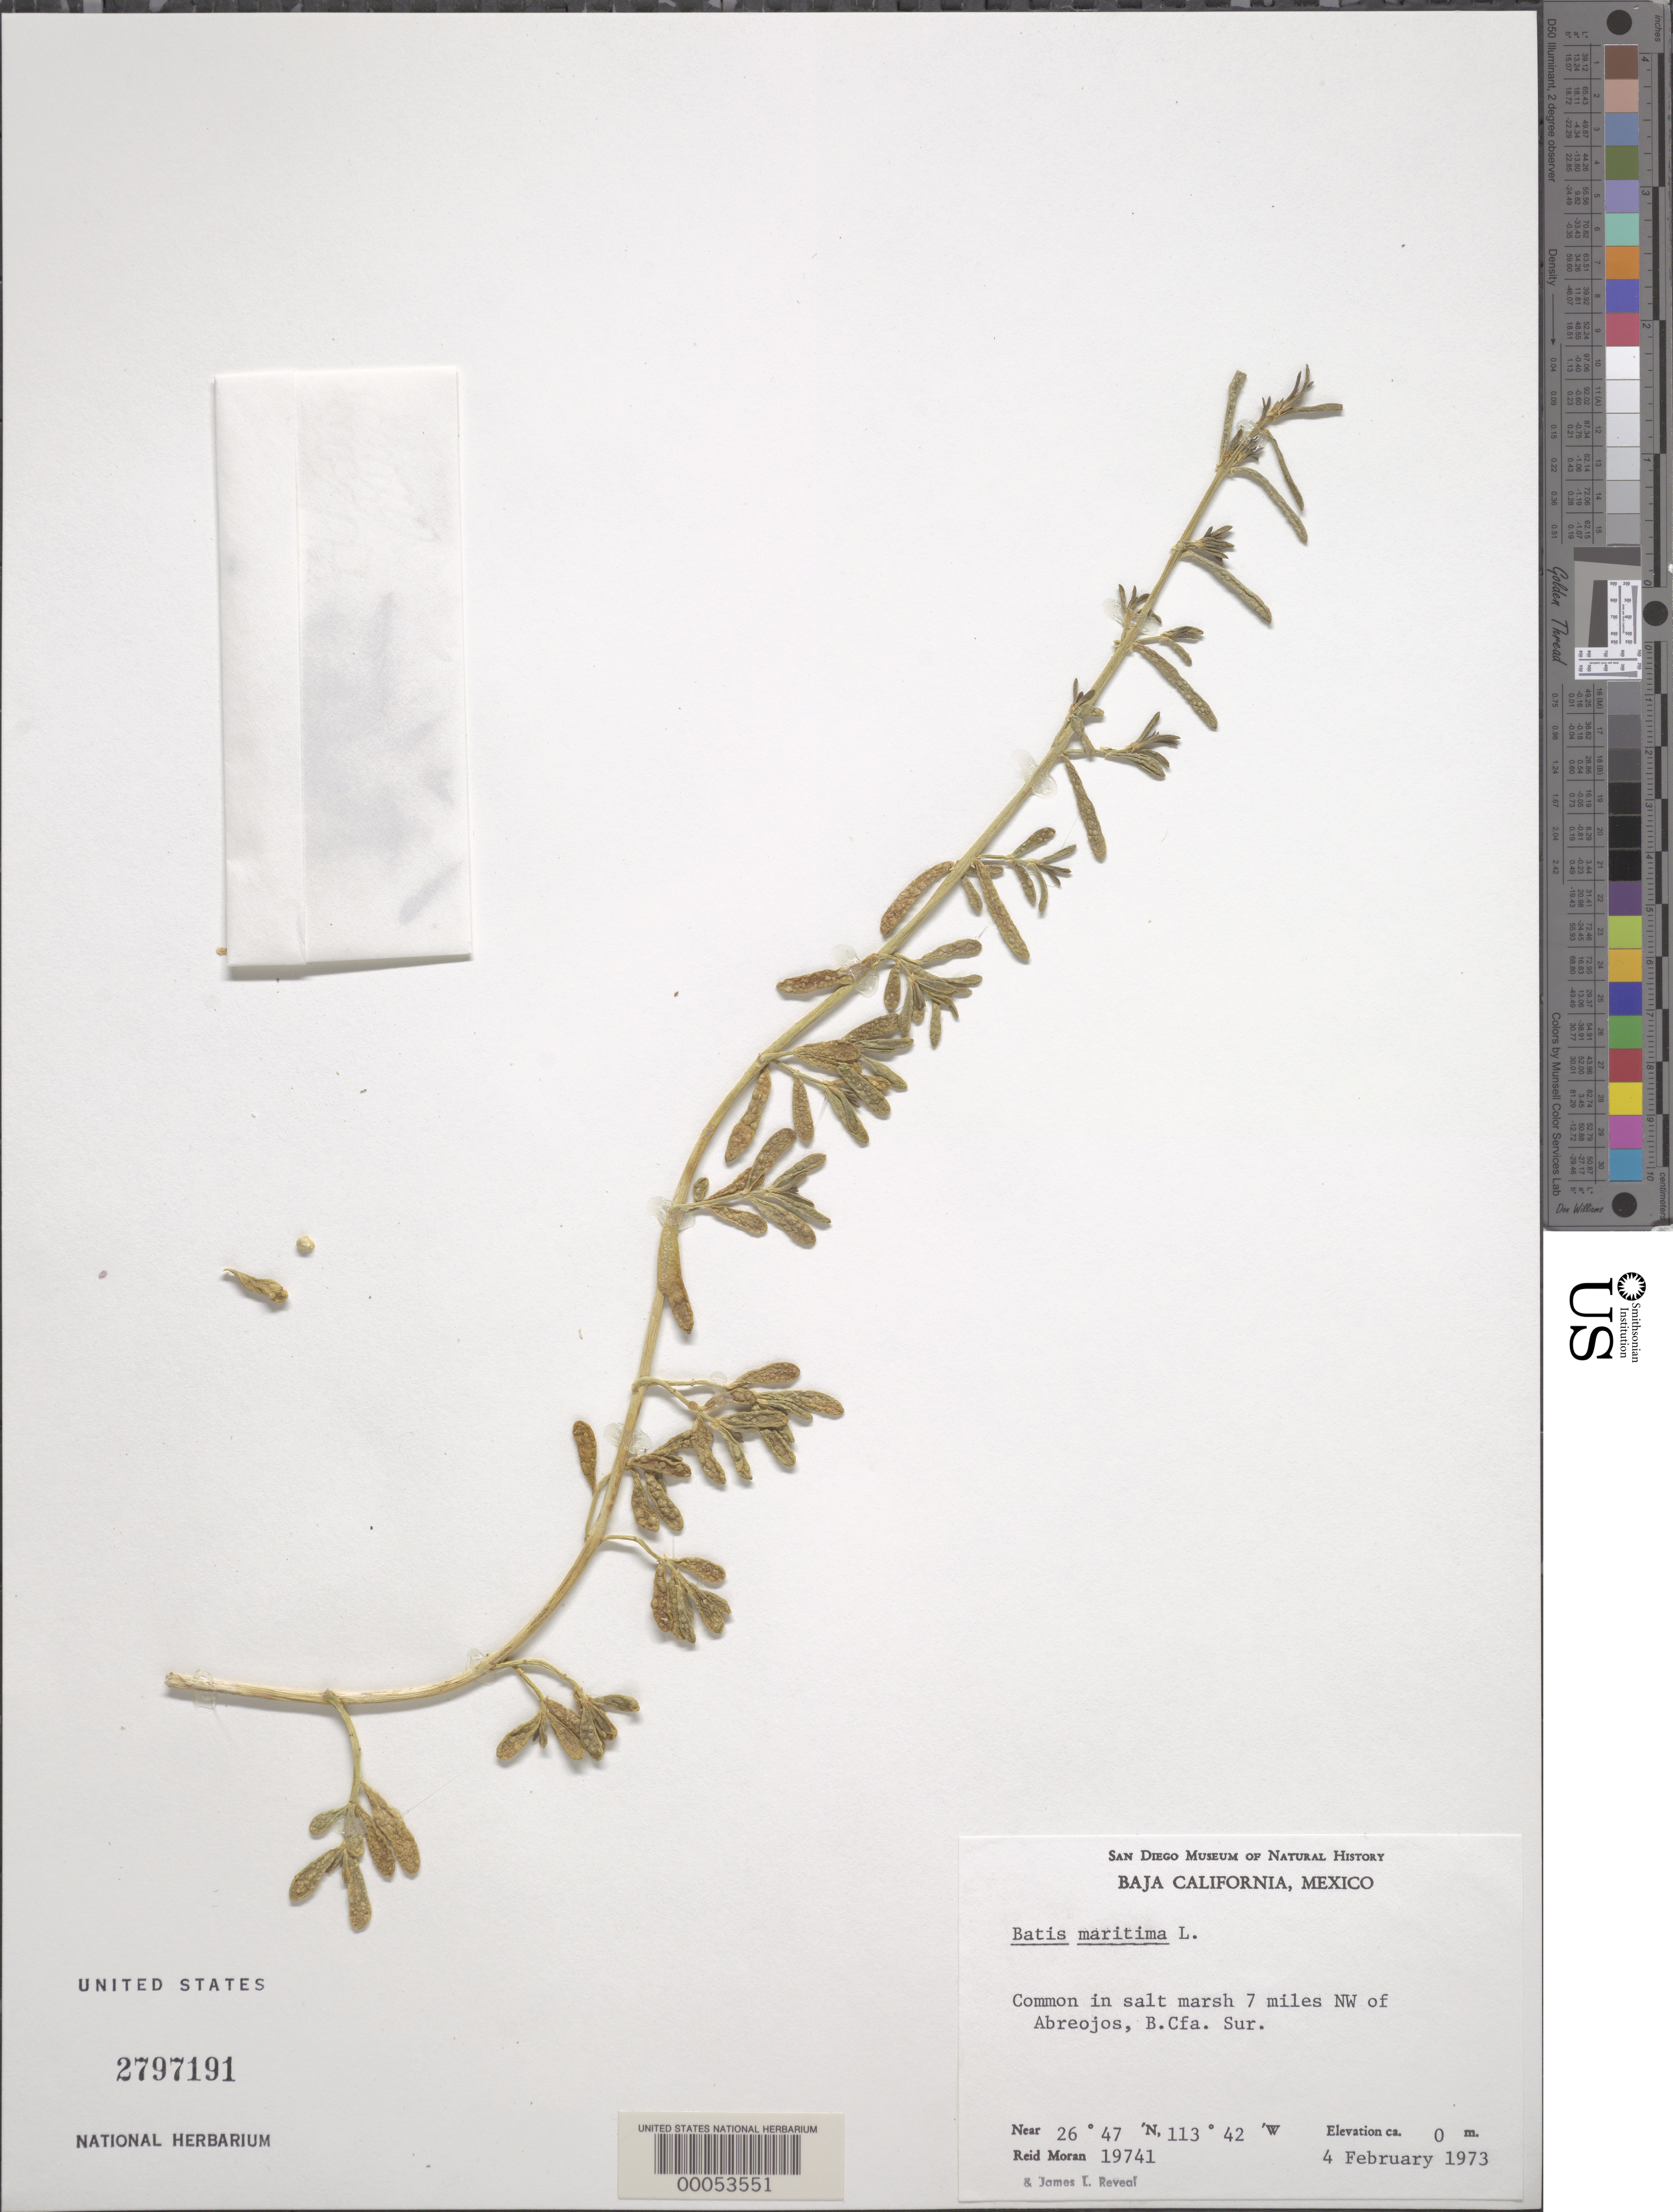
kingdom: Plantae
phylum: Tracheophyta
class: Magnoliopsida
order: Brassicales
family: Bataceae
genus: Batis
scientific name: Batis maritima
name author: L.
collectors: R. V. Moran & J. L. Reveal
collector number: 19741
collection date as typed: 04 Feb 1973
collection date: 1973-02-04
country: Mexico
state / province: Baja California Sur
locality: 7 mi NW of Abreojos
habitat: Salt marsh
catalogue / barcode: US 2797191